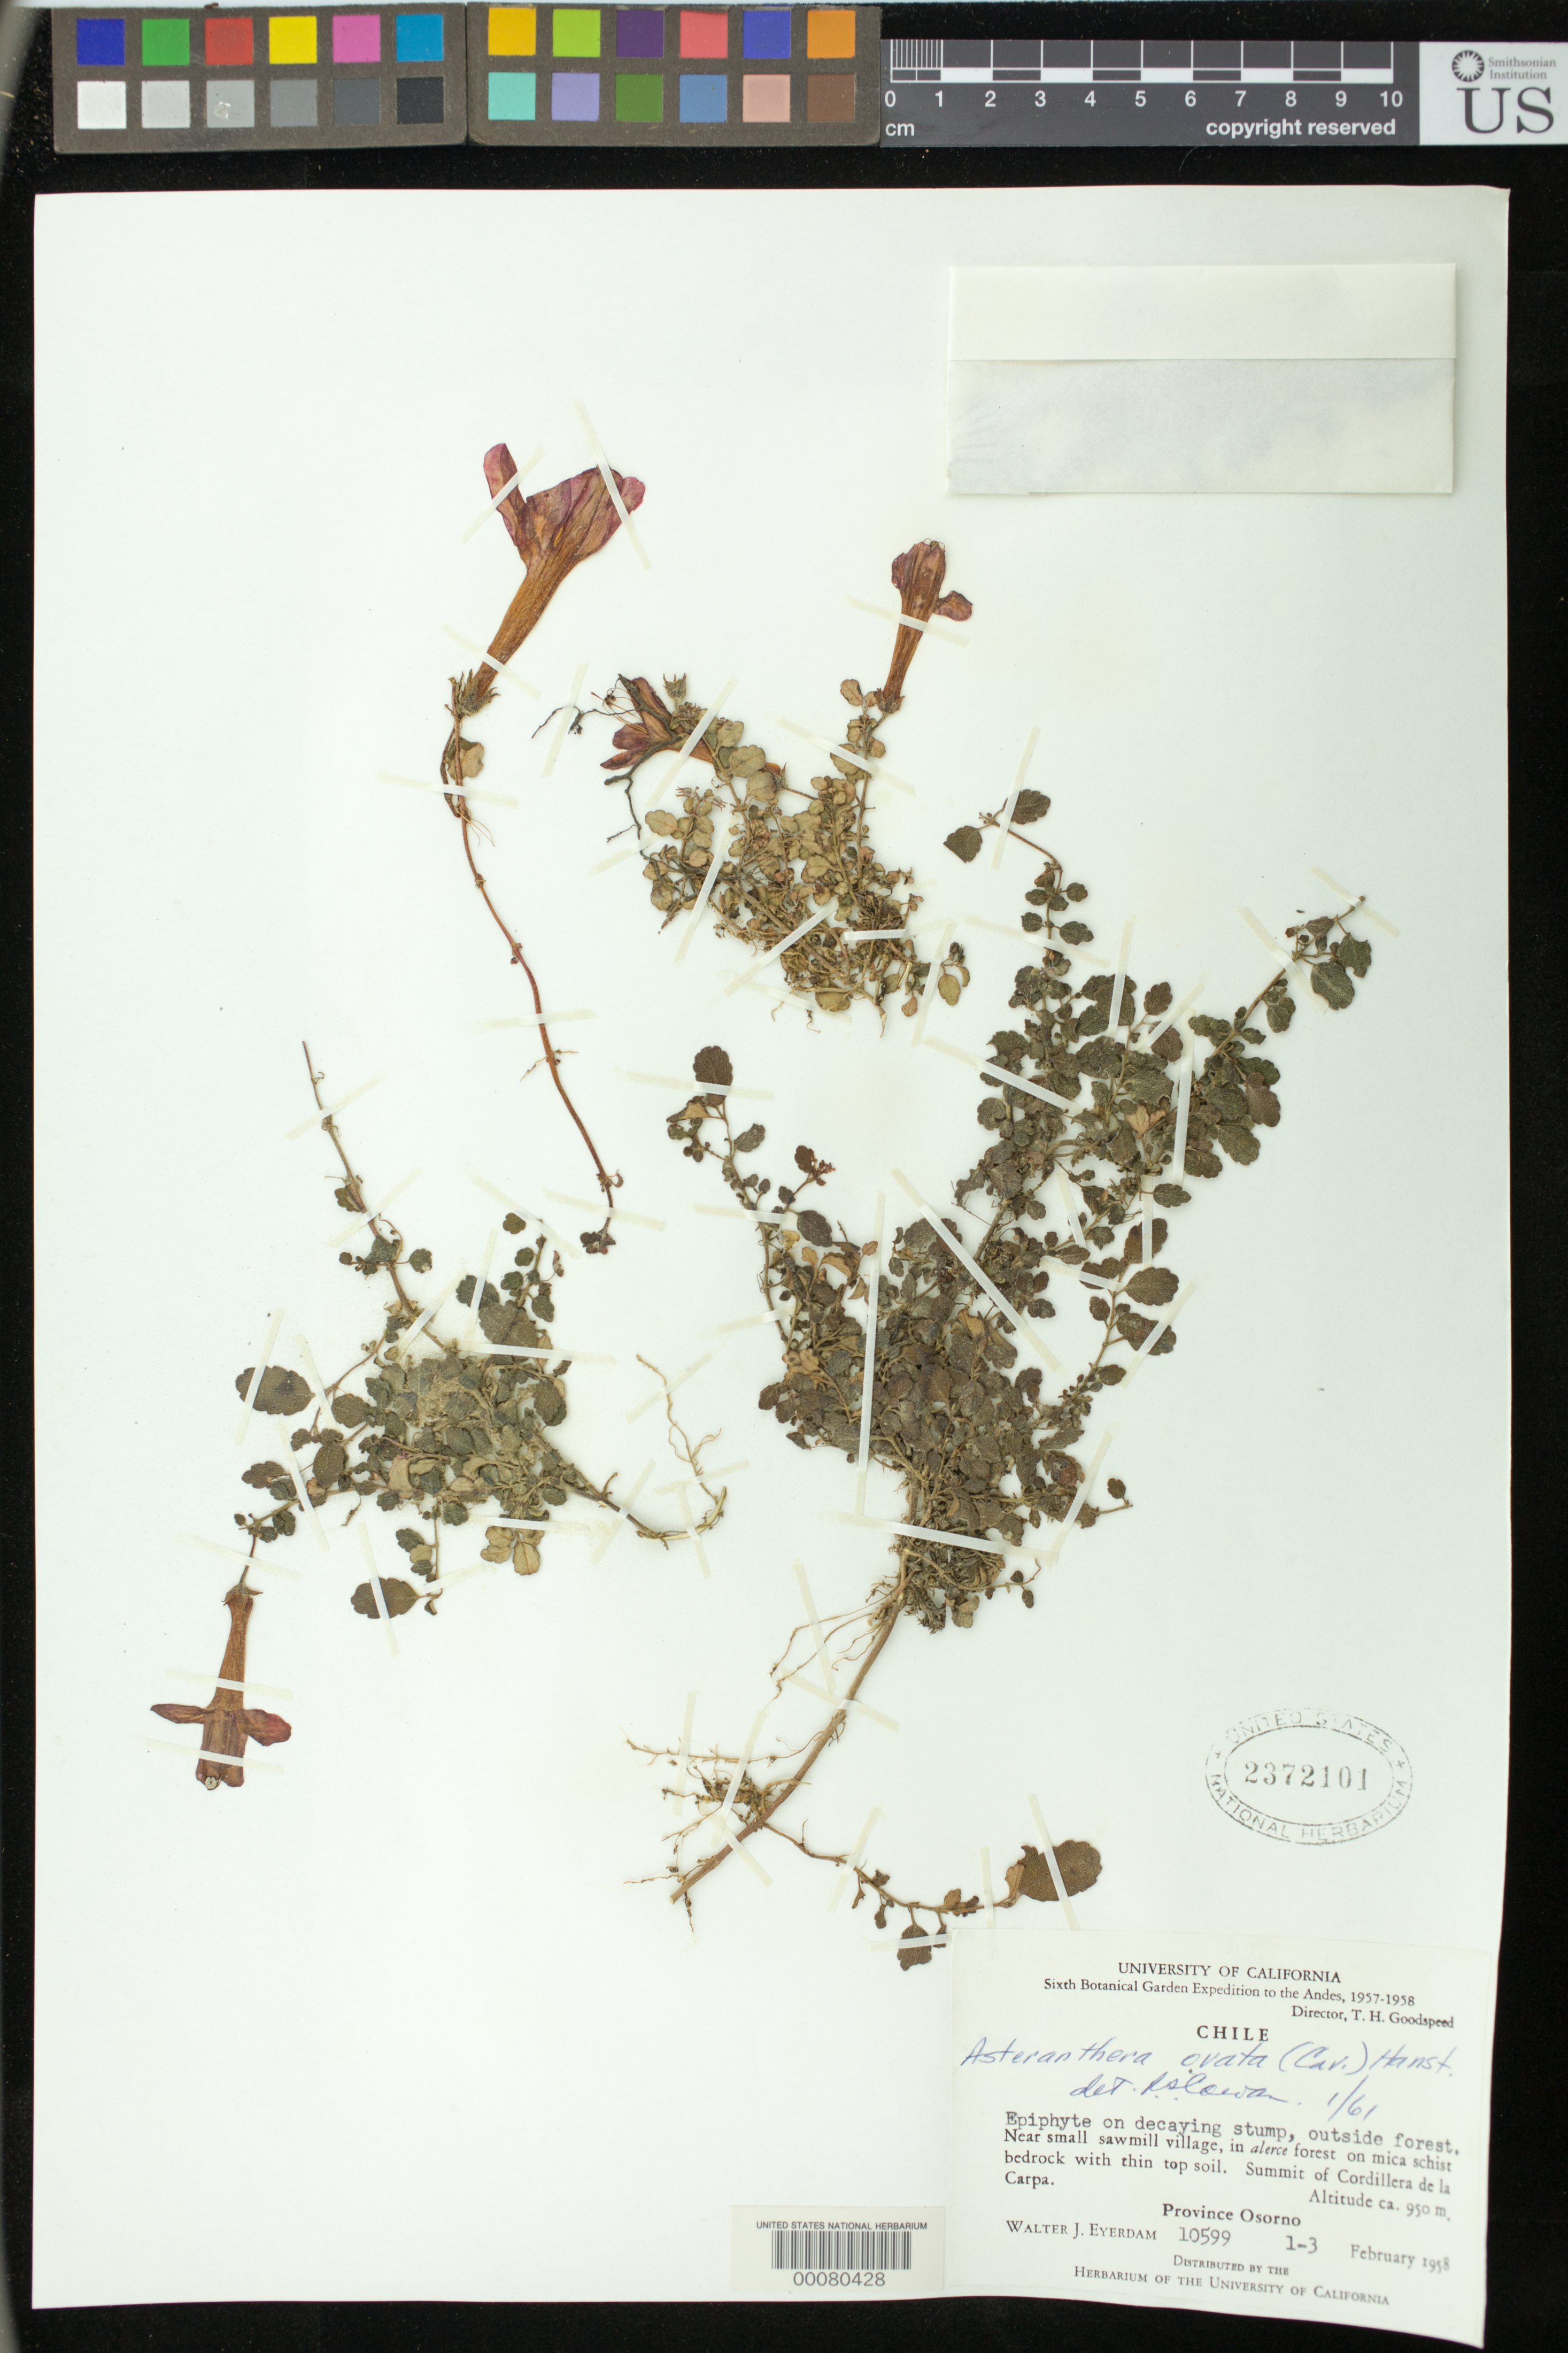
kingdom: Plantae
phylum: Tracheophyta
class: Magnoliopsida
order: Lamiales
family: Gesneriaceae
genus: Asteranthera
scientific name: Asteranthera ovata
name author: (Cav.) Hanst.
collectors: W. J. Eyerdam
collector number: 10599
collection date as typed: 1-3 Feb 1958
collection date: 1958-02-01/1958-02-03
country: Chile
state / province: Los Lagos (X)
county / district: Osorno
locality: Summit of Cordillera de la Carpa, near small sawmill village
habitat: In alerce forest on mica schist bedrock with thin top soil; on decaying stump, outside forest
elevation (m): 950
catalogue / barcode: US 2372101